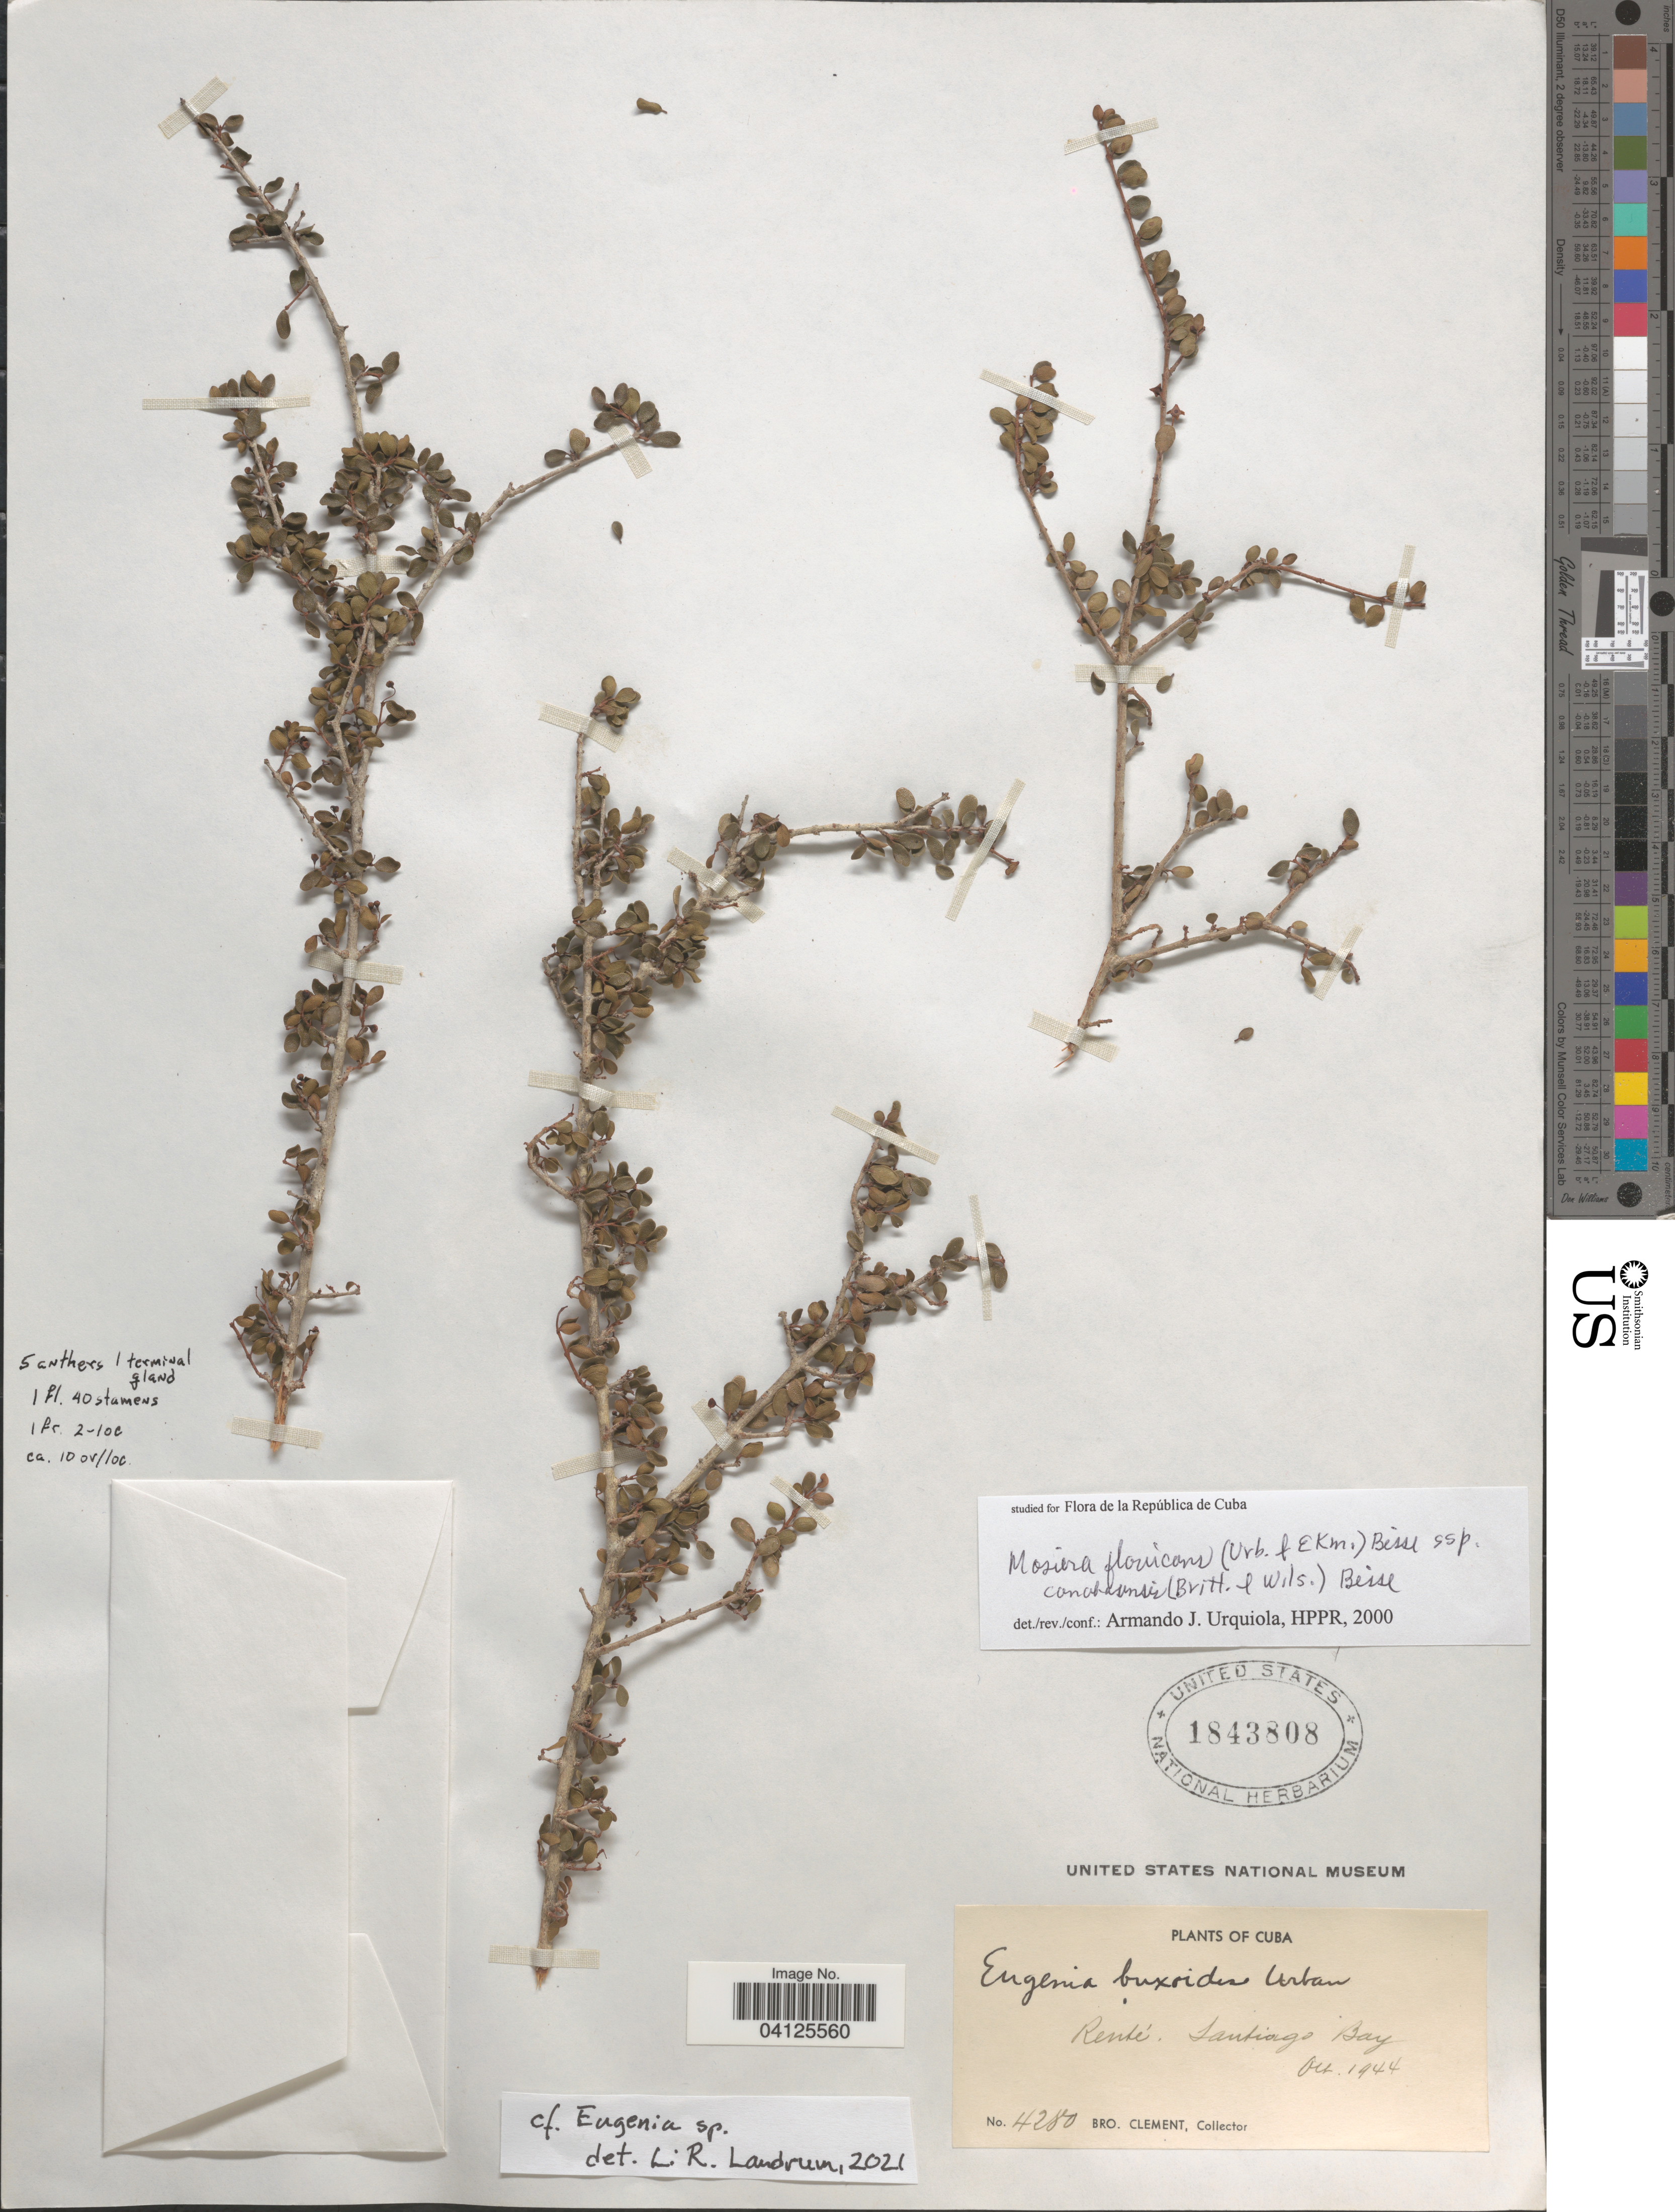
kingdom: Plantae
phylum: Tracheophyta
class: Magnoliopsida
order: Myrtales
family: Myrtaceae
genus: Eugenia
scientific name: Eugenia sp.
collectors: B. Clement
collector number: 4280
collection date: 1944-10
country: Cuba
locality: Renté. Santiago Bay.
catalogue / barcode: US 1843808